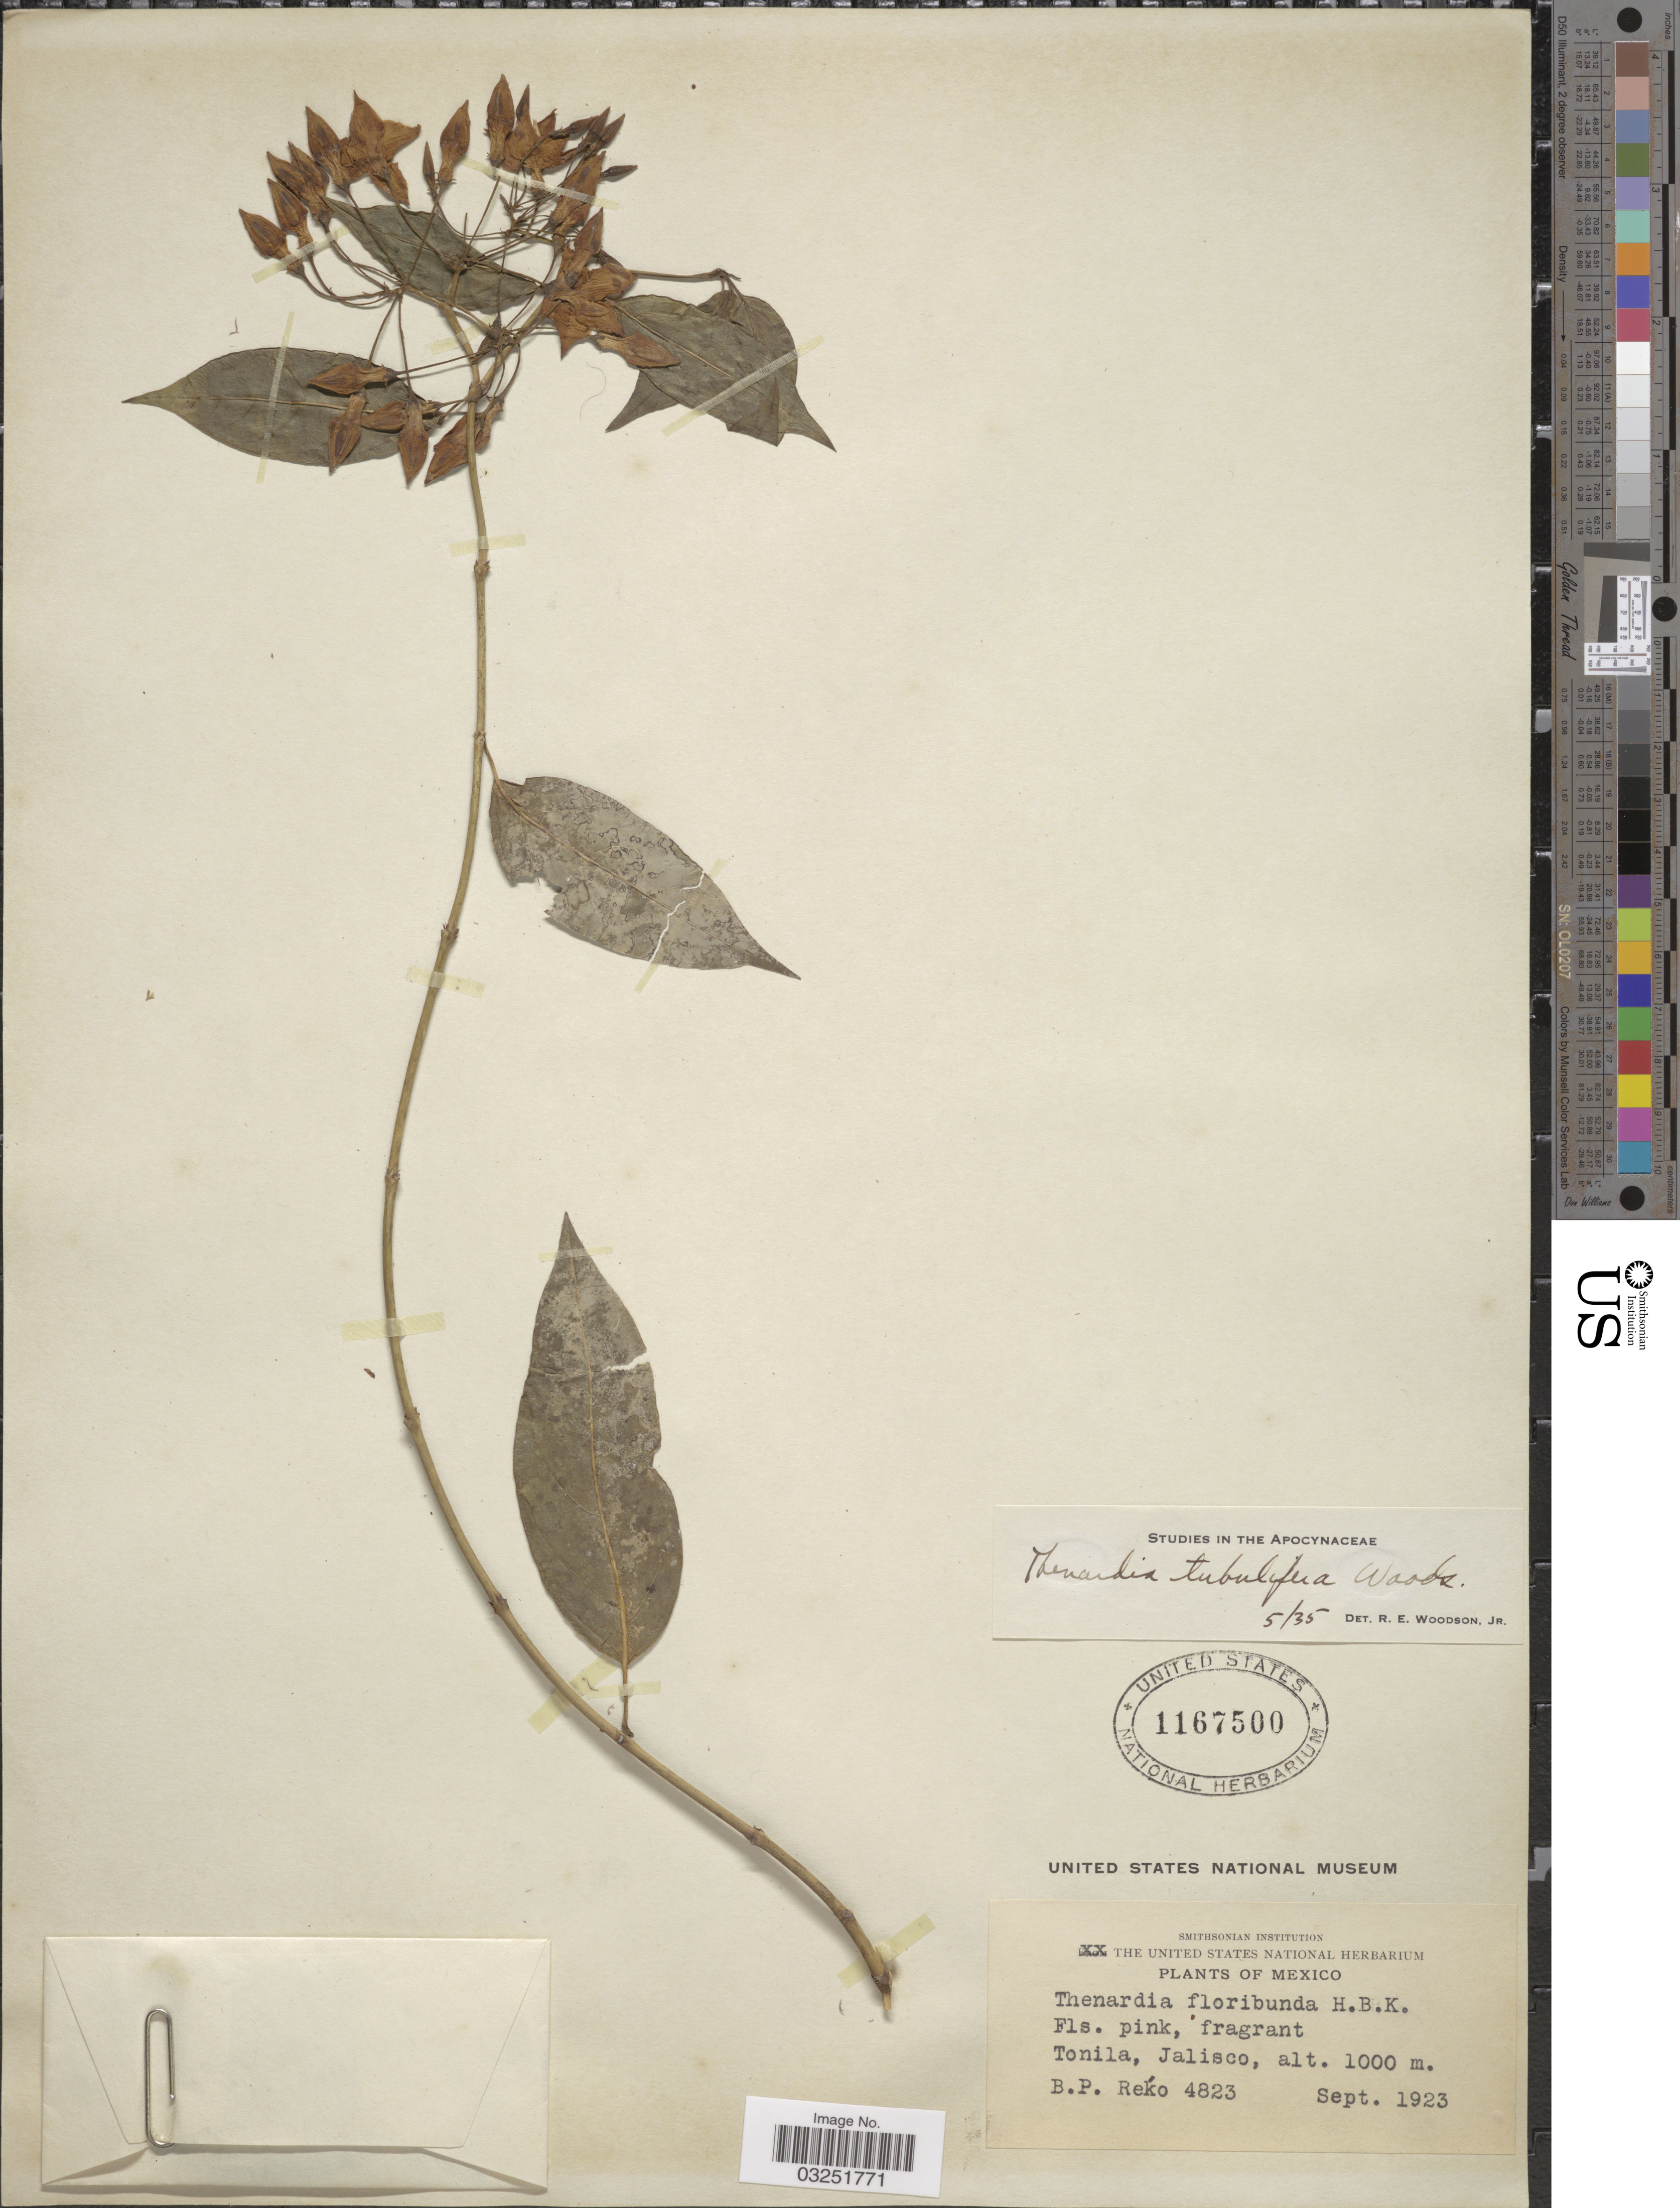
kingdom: Plantae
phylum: Tracheophyta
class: Magnoliopsida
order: Gentianales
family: Apocynaceae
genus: Thenardia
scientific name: Thenardia floribunda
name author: Kunth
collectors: B. P. Reko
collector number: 4823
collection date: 1923-09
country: Mexico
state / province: Jalisco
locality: Tonila, Jalisco.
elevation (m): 1000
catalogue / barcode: US 1167500